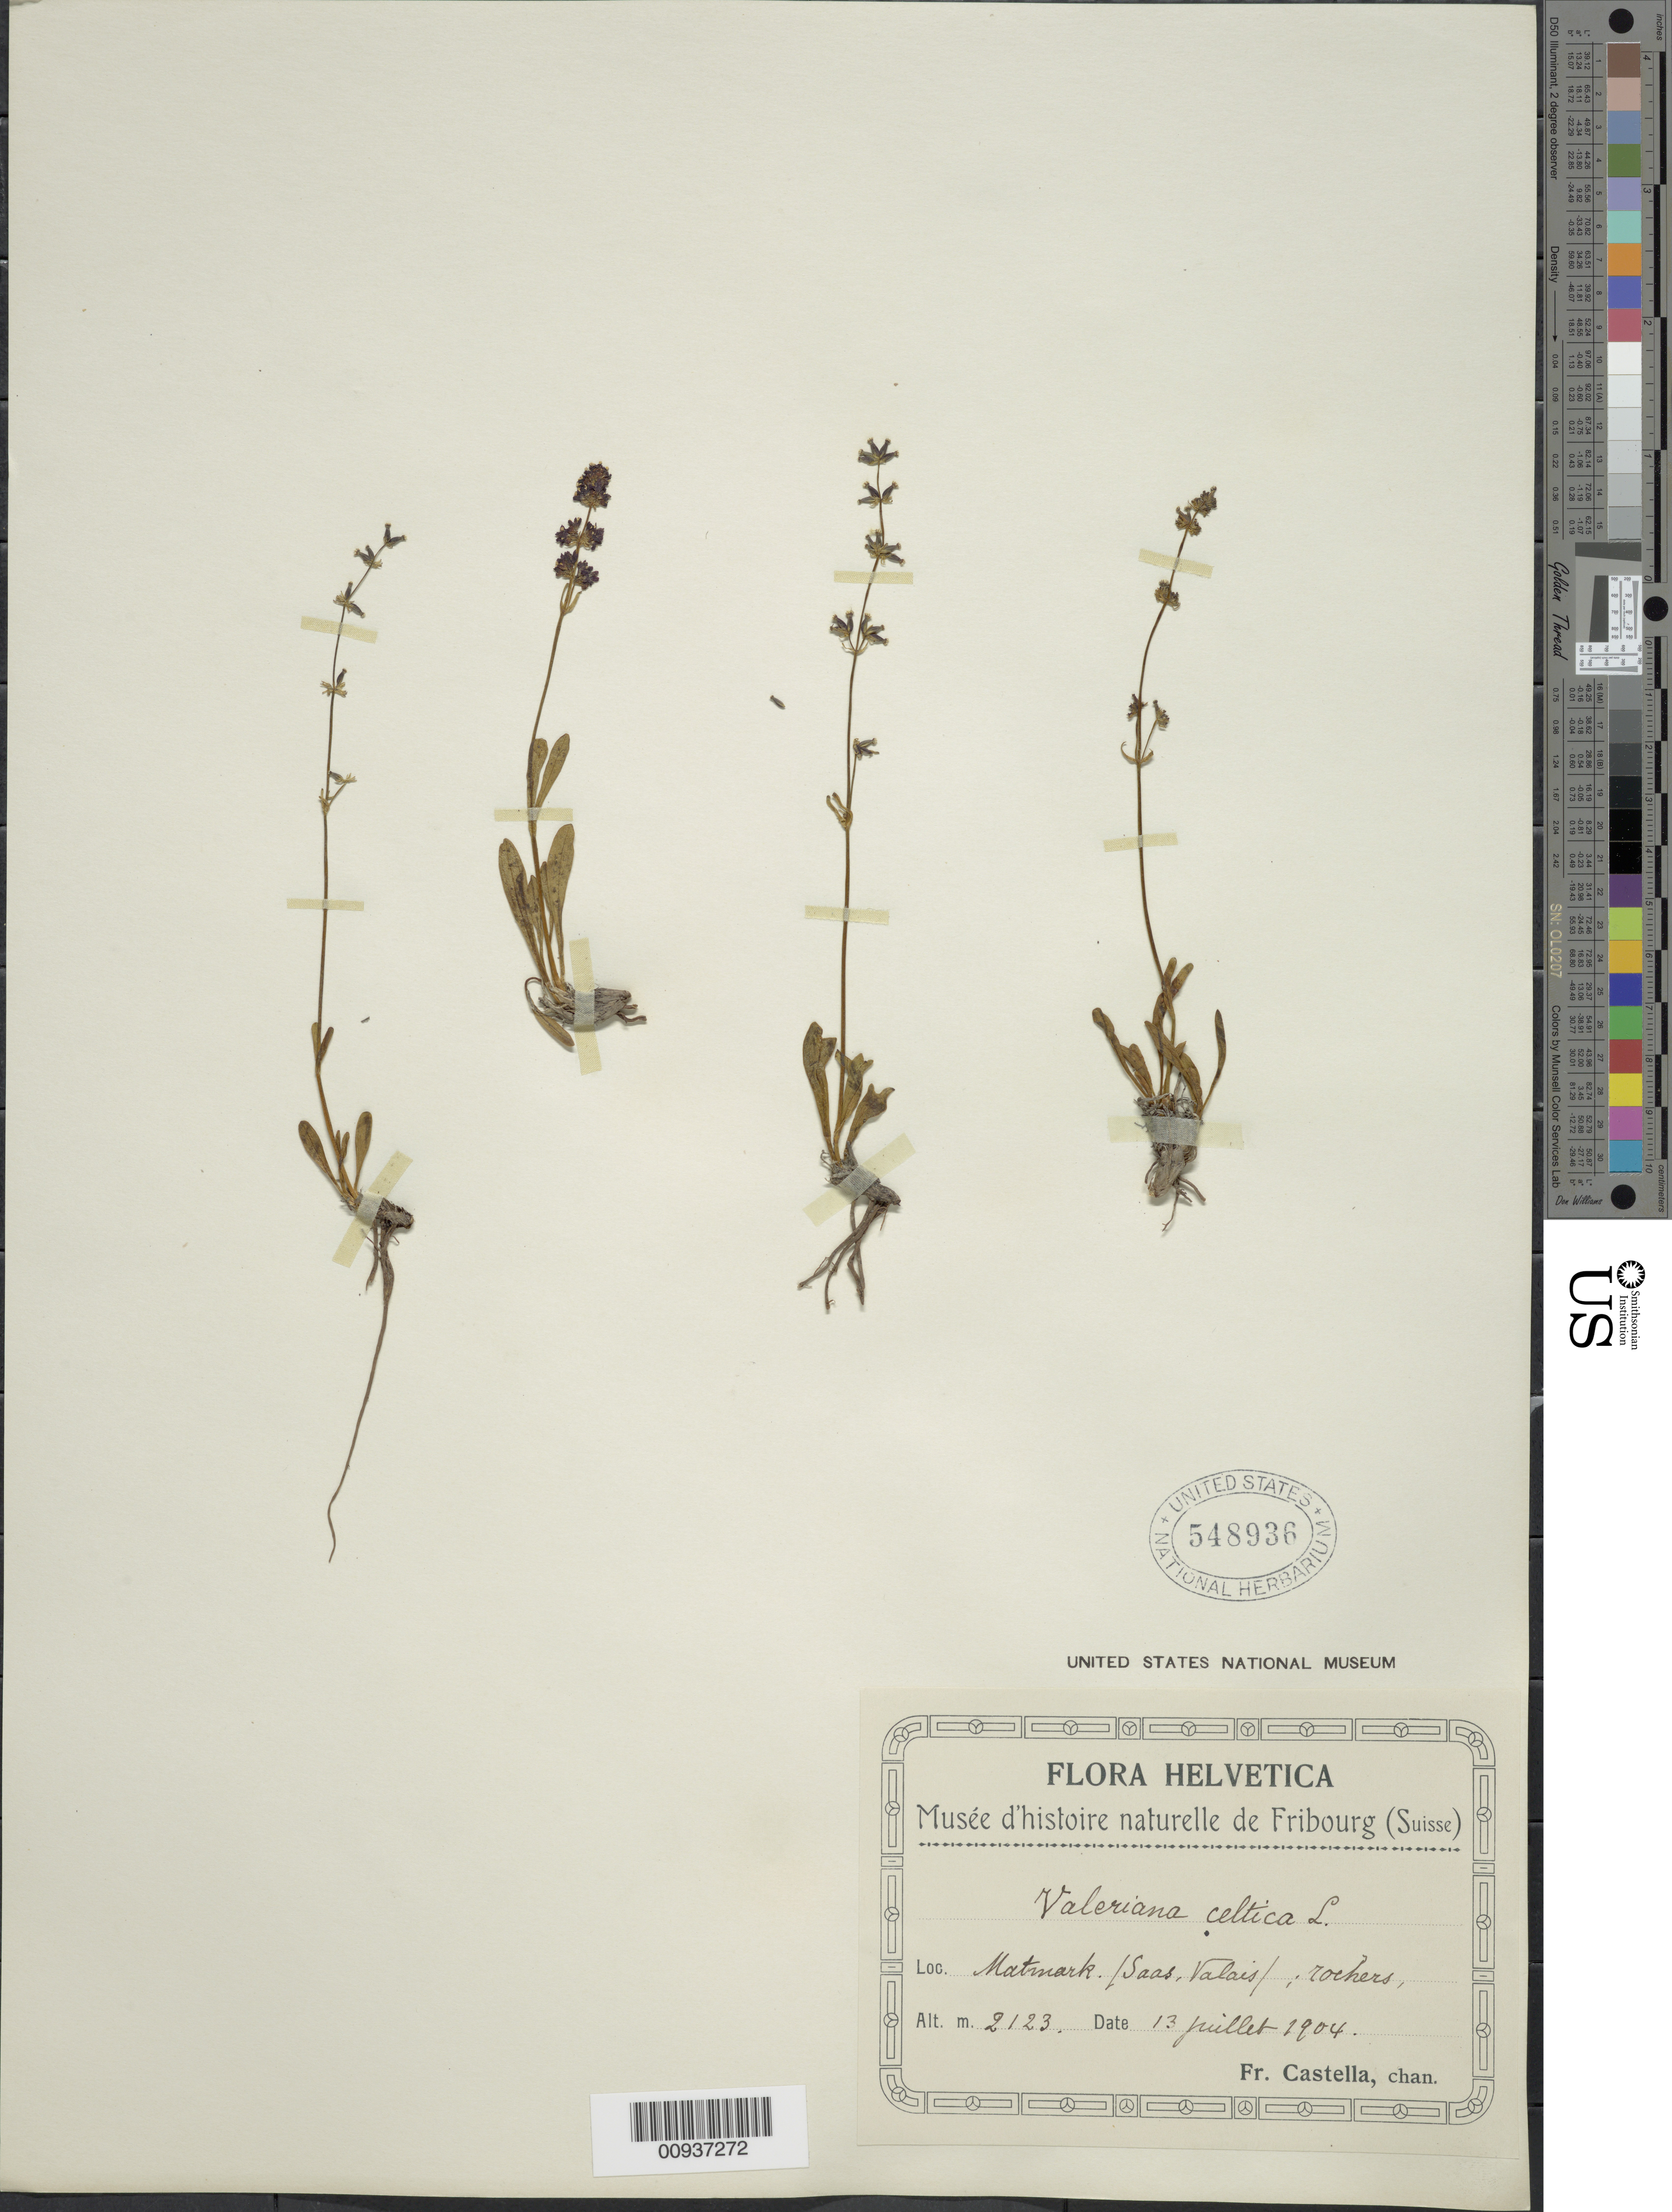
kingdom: Plantae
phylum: Tracheophyta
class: Magnoliopsida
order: Dipsacales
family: Caprifoliaceae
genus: Valeriana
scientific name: Valeriana celtica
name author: L.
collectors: Fr. Castella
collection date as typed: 13 Jul 1904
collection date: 1904-07-13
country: Switzerland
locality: Matrmark. / Saas, Valais / : rochers,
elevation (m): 2123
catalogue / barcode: US 548936